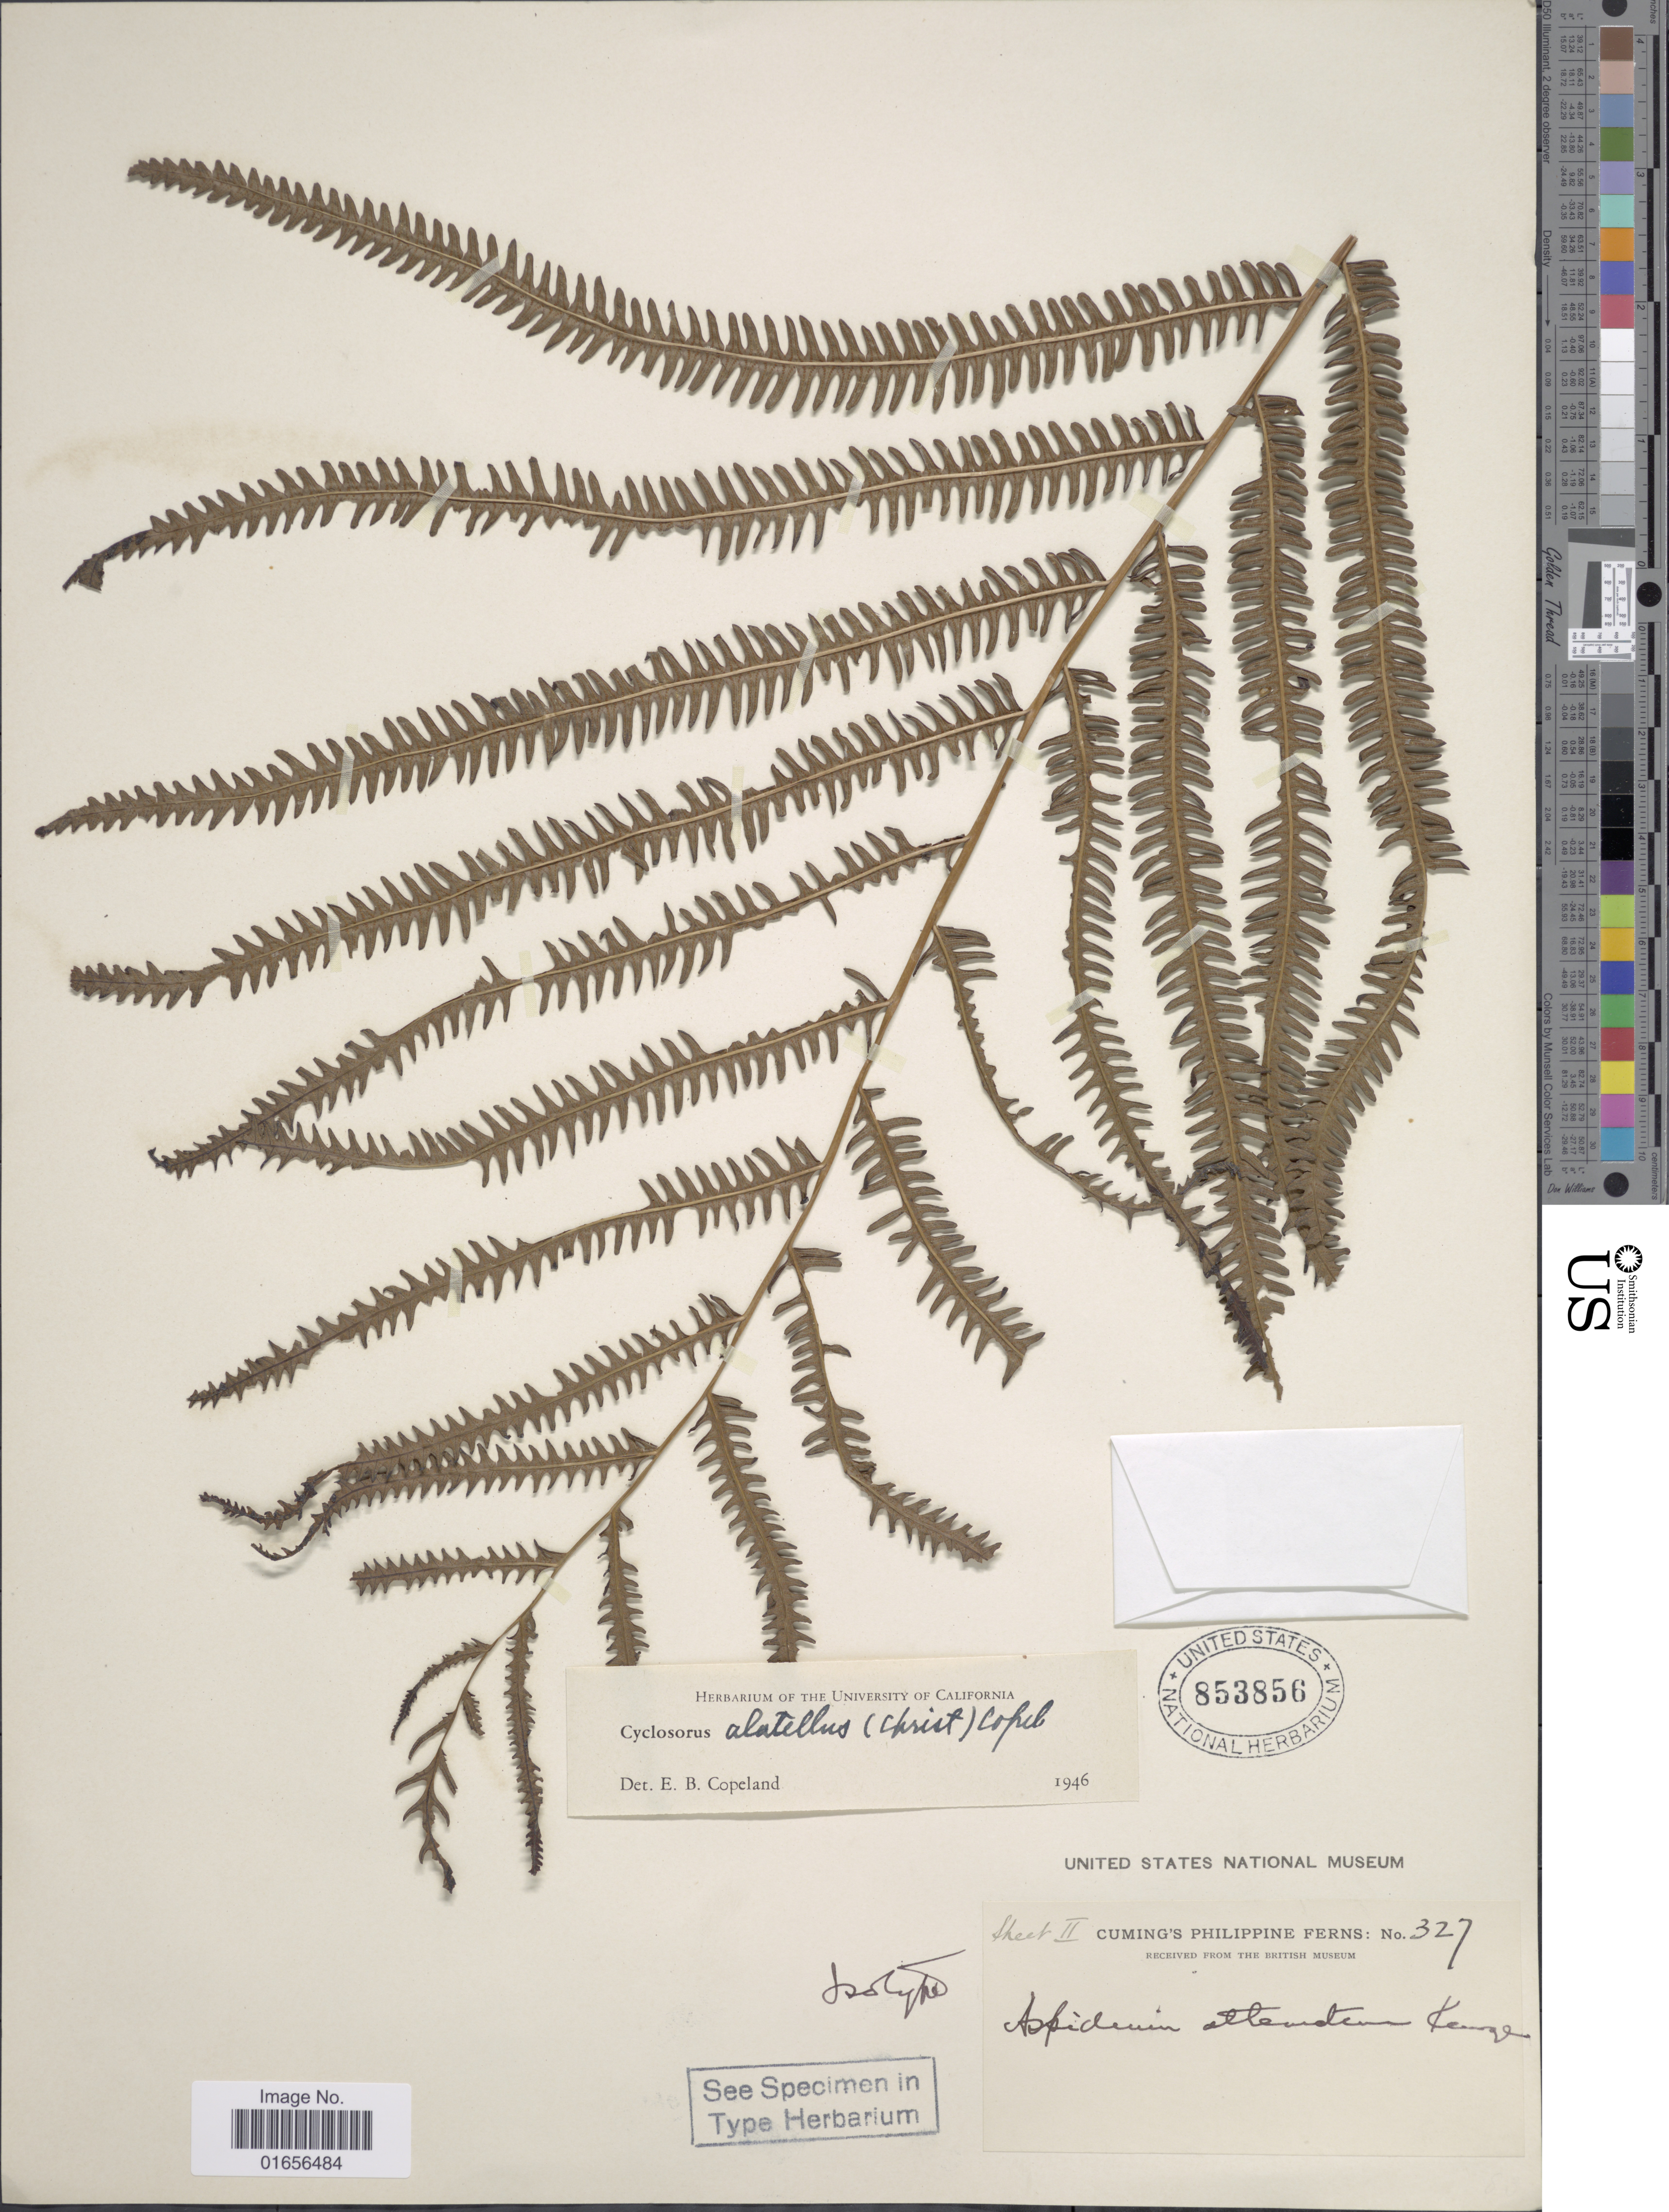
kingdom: Plantae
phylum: Tracheophyta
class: Polypodiopsida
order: Polypodiales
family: Thelypteridaceae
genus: Amphineuron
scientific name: Amphineuron attenuatum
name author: (Kunze) Holttum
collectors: -. Cuming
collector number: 327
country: Philippines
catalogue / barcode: US 853856